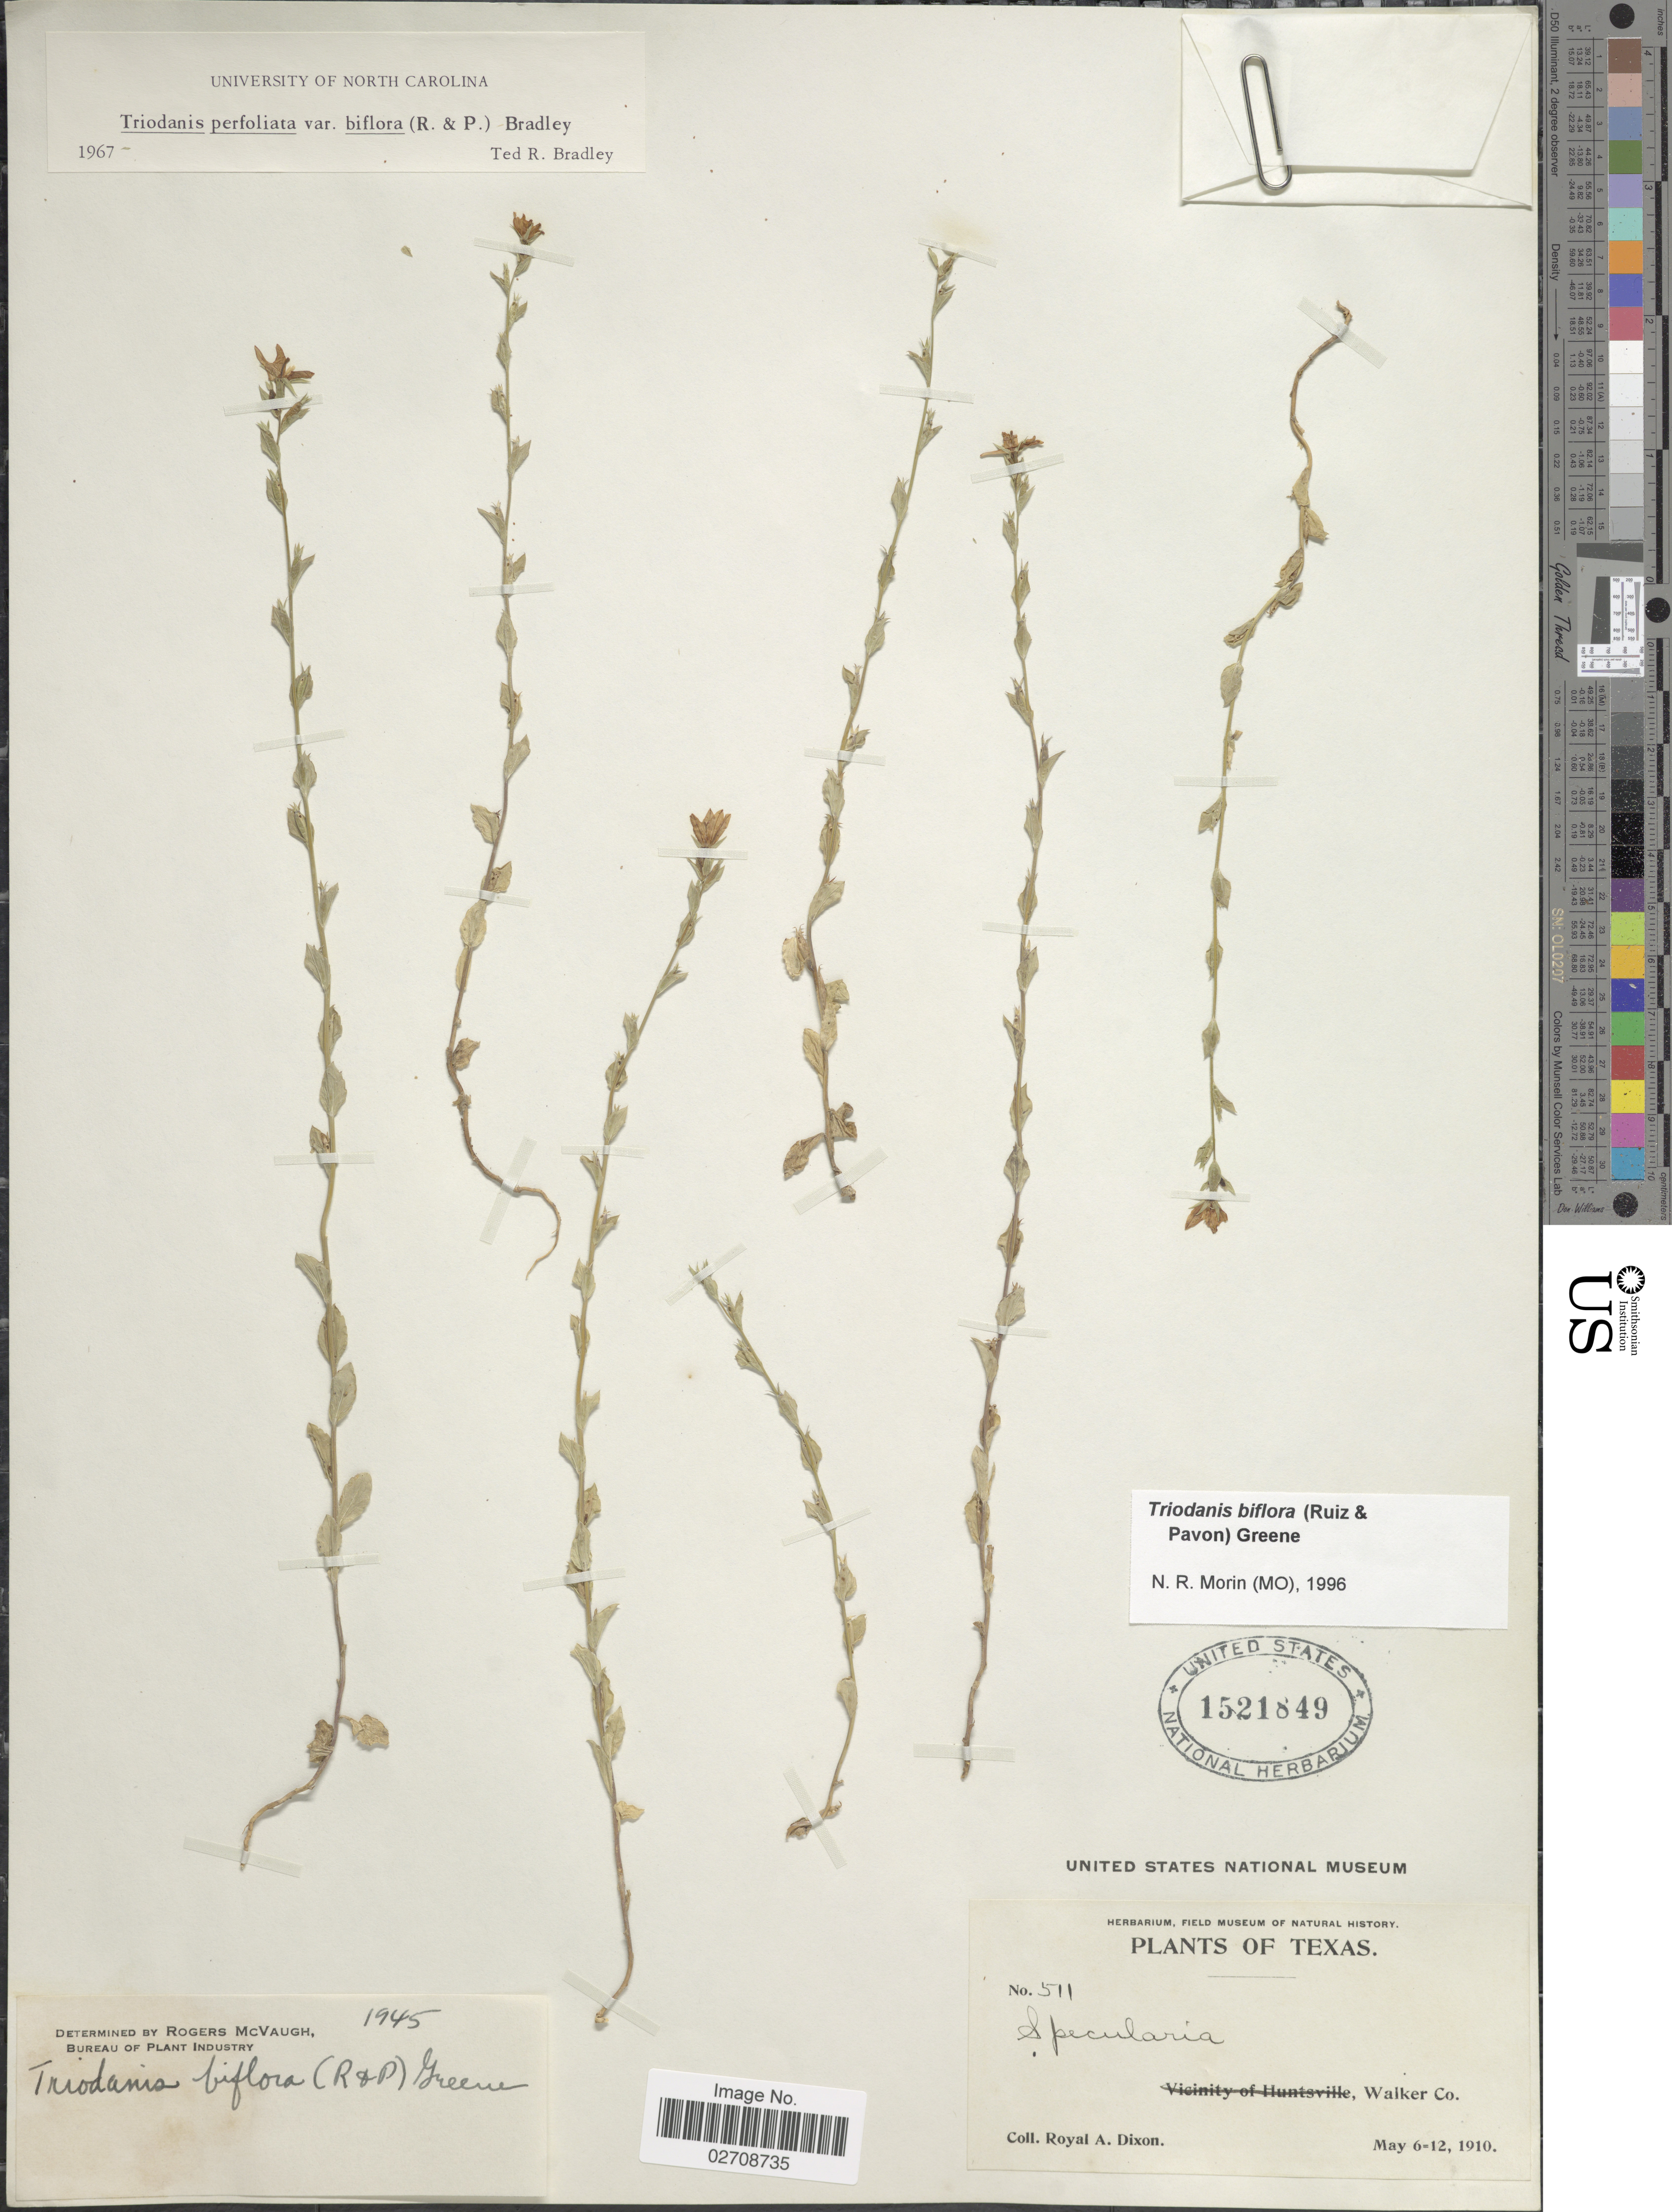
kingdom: Plantae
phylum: Tracheophyta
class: Magnoliopsida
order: Asterales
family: Campanulaceae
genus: Triodanis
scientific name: Triodanis biflora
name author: (Ruiz & Pav.) Greene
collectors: R. A. Dixon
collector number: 511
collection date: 1910-05-06/1910-05-12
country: United States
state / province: Texas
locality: Texas, Walker Co.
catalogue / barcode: US 1521849